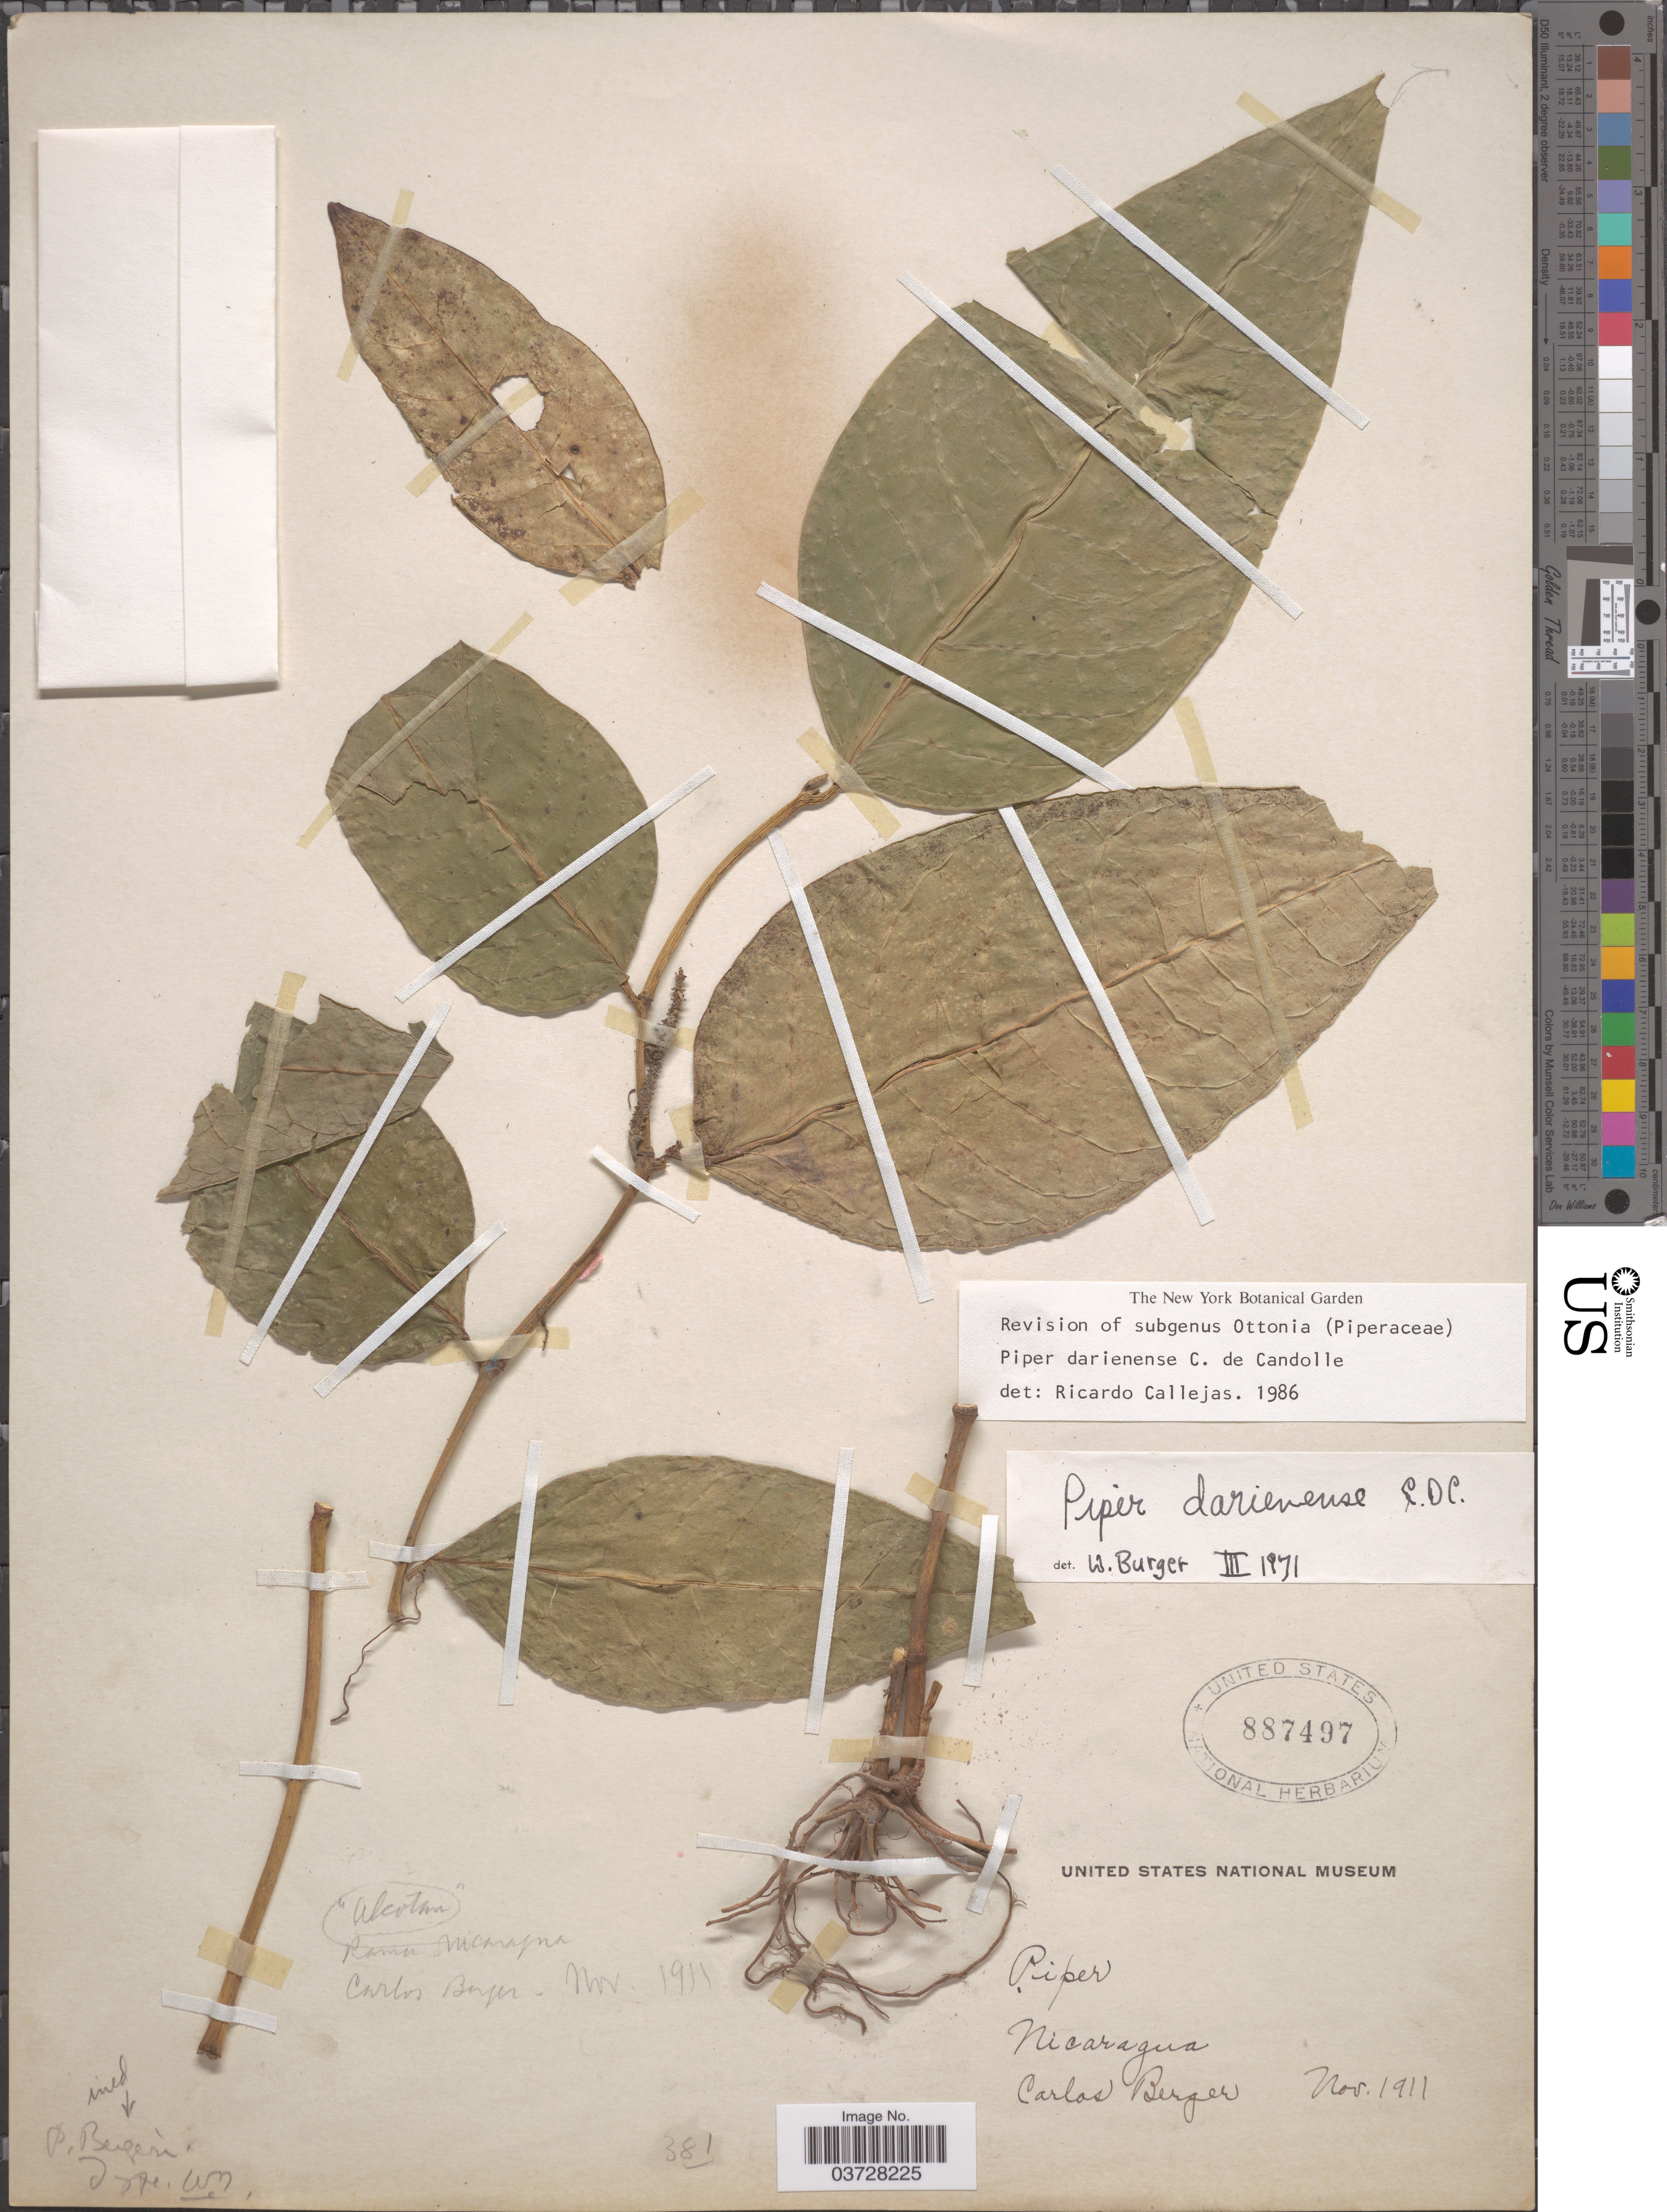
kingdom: Plantae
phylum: Tracheophyta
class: Magnoliopsida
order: Piperales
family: Piperaceae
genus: Piper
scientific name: Piper darienense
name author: C. DC.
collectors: C. Berger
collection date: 1911-11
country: Nicaragua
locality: Rama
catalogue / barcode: US 887497